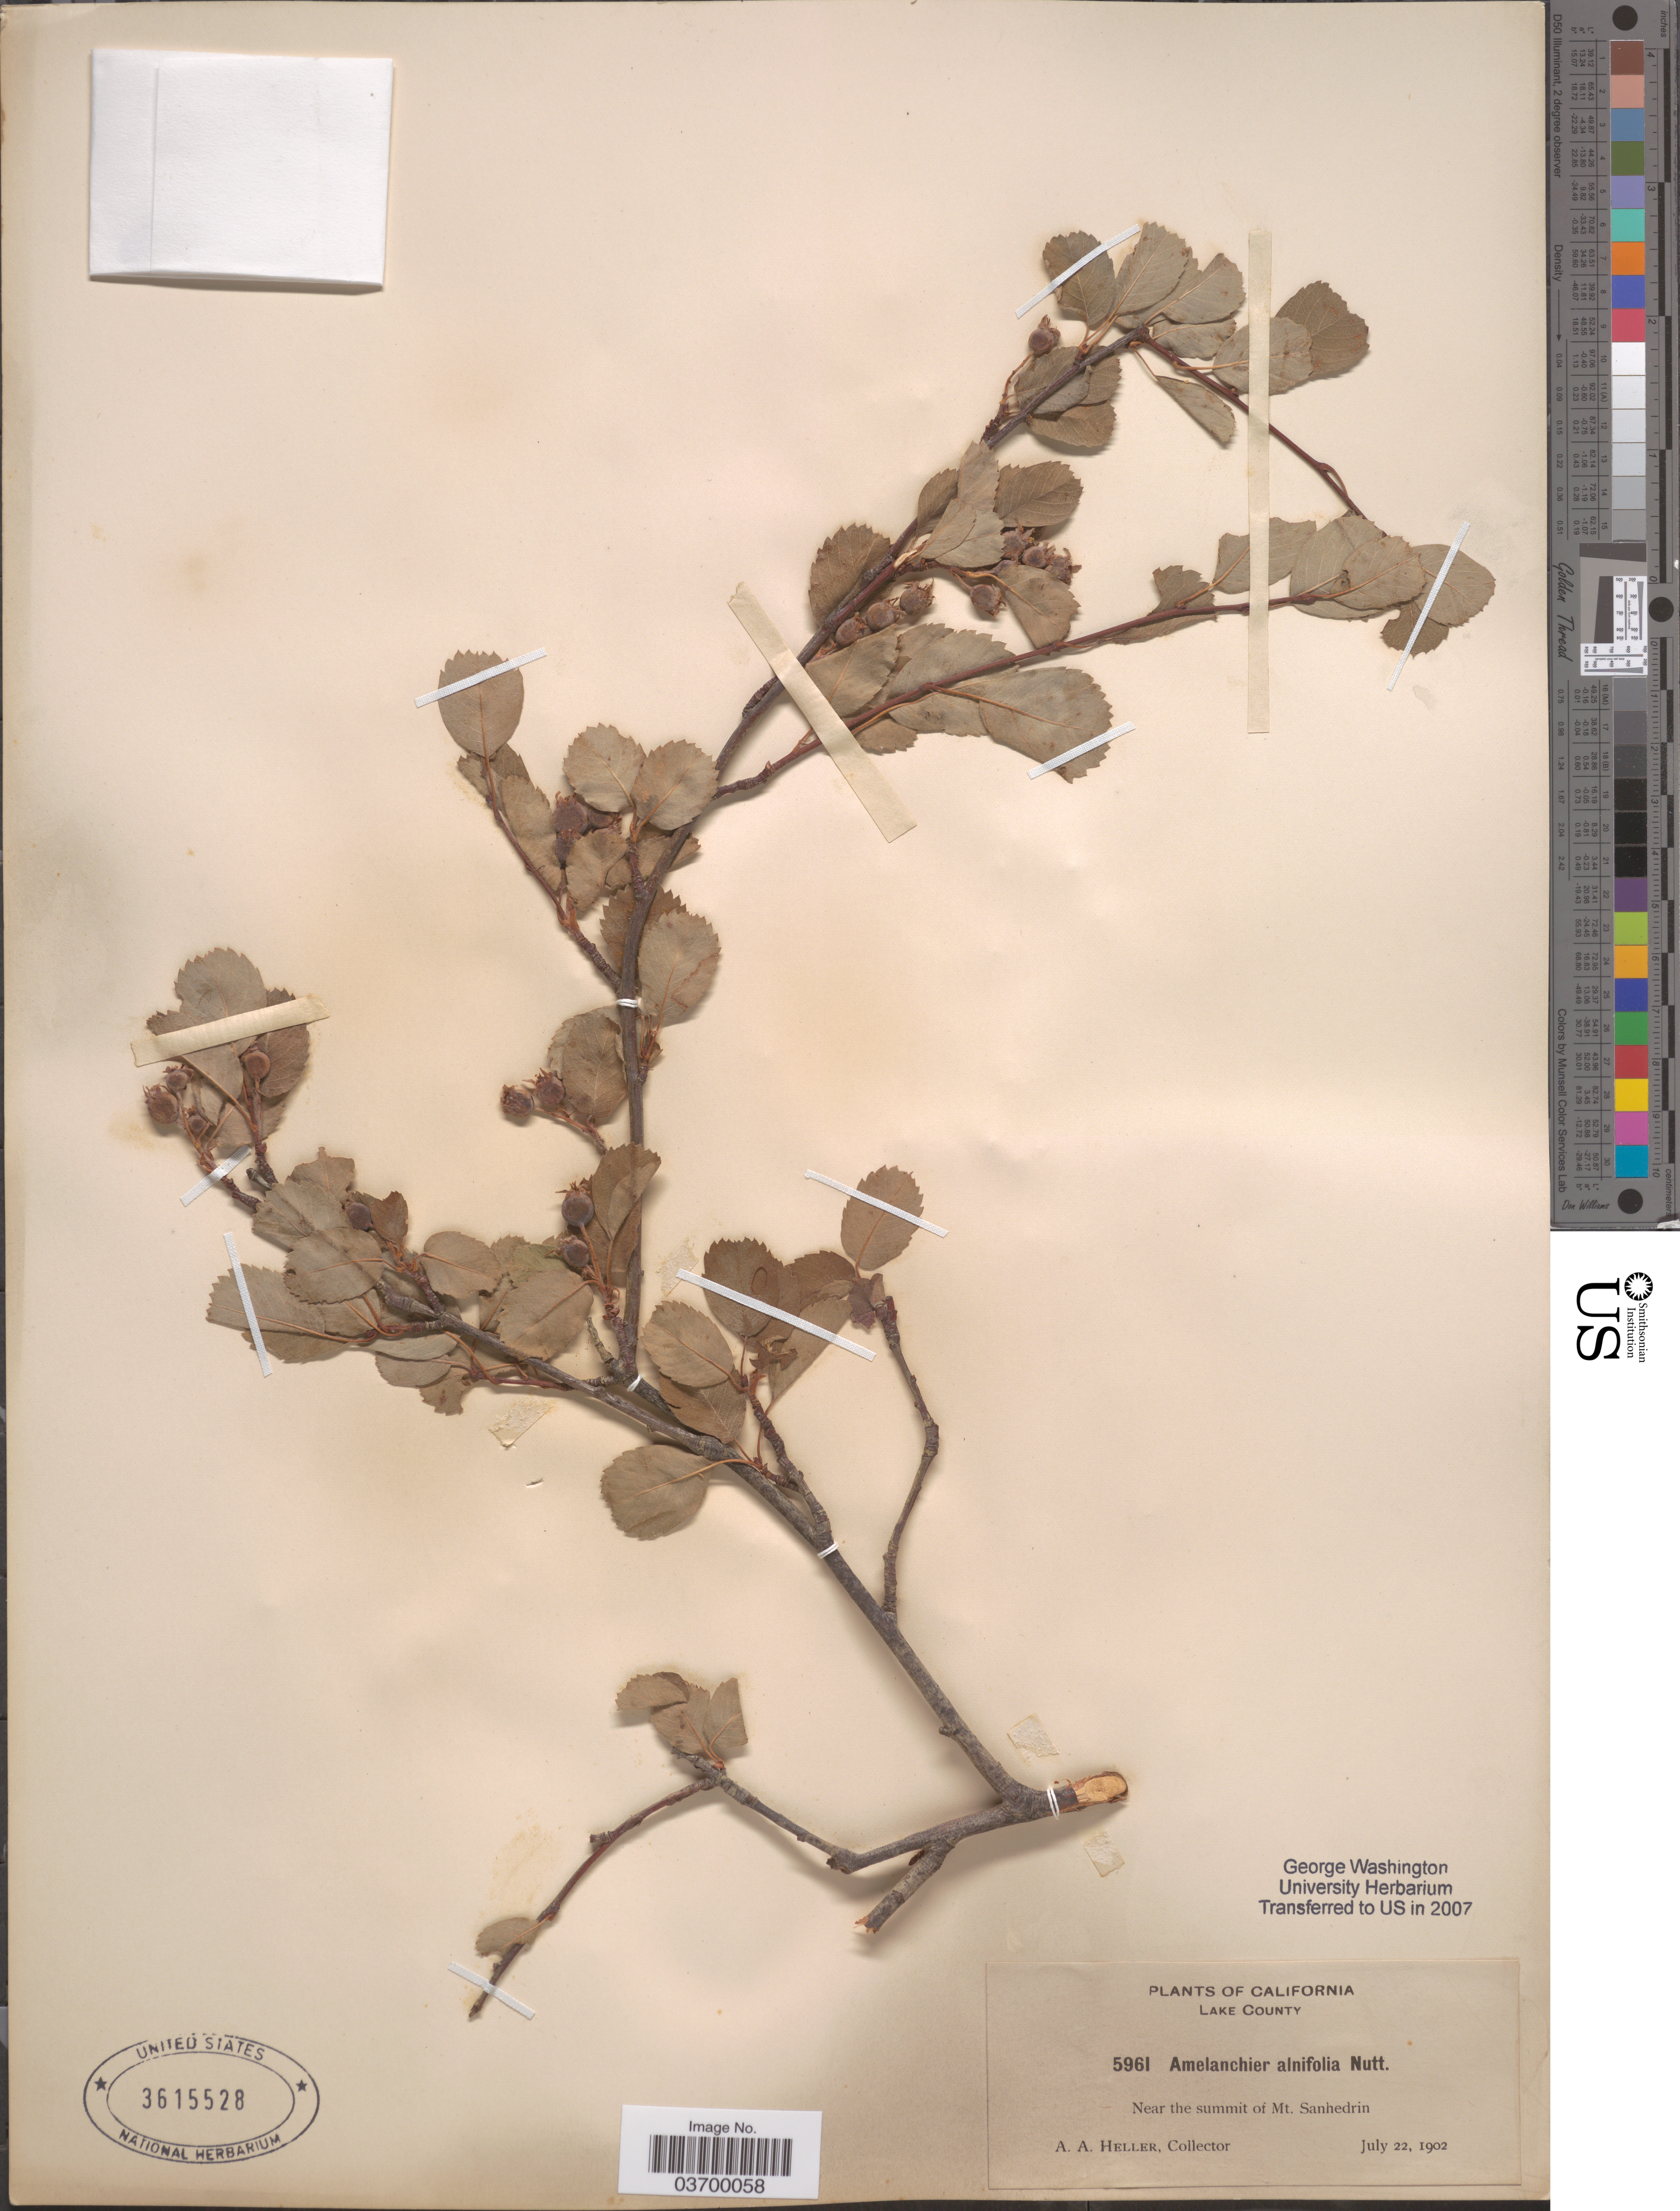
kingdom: Plantae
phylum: Tracheophyta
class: Magnoliopsida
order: Rosales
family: Rosaceae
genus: Amelanchier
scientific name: Amelanchier alnifolia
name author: (Nutt.) Nutt. ex M. Roem.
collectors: A. A. Heller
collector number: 5961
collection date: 1902-07-22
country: United States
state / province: California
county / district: Lake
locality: Lake County. Near the summit of Mt. Sanhedrin.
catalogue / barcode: US 3615528